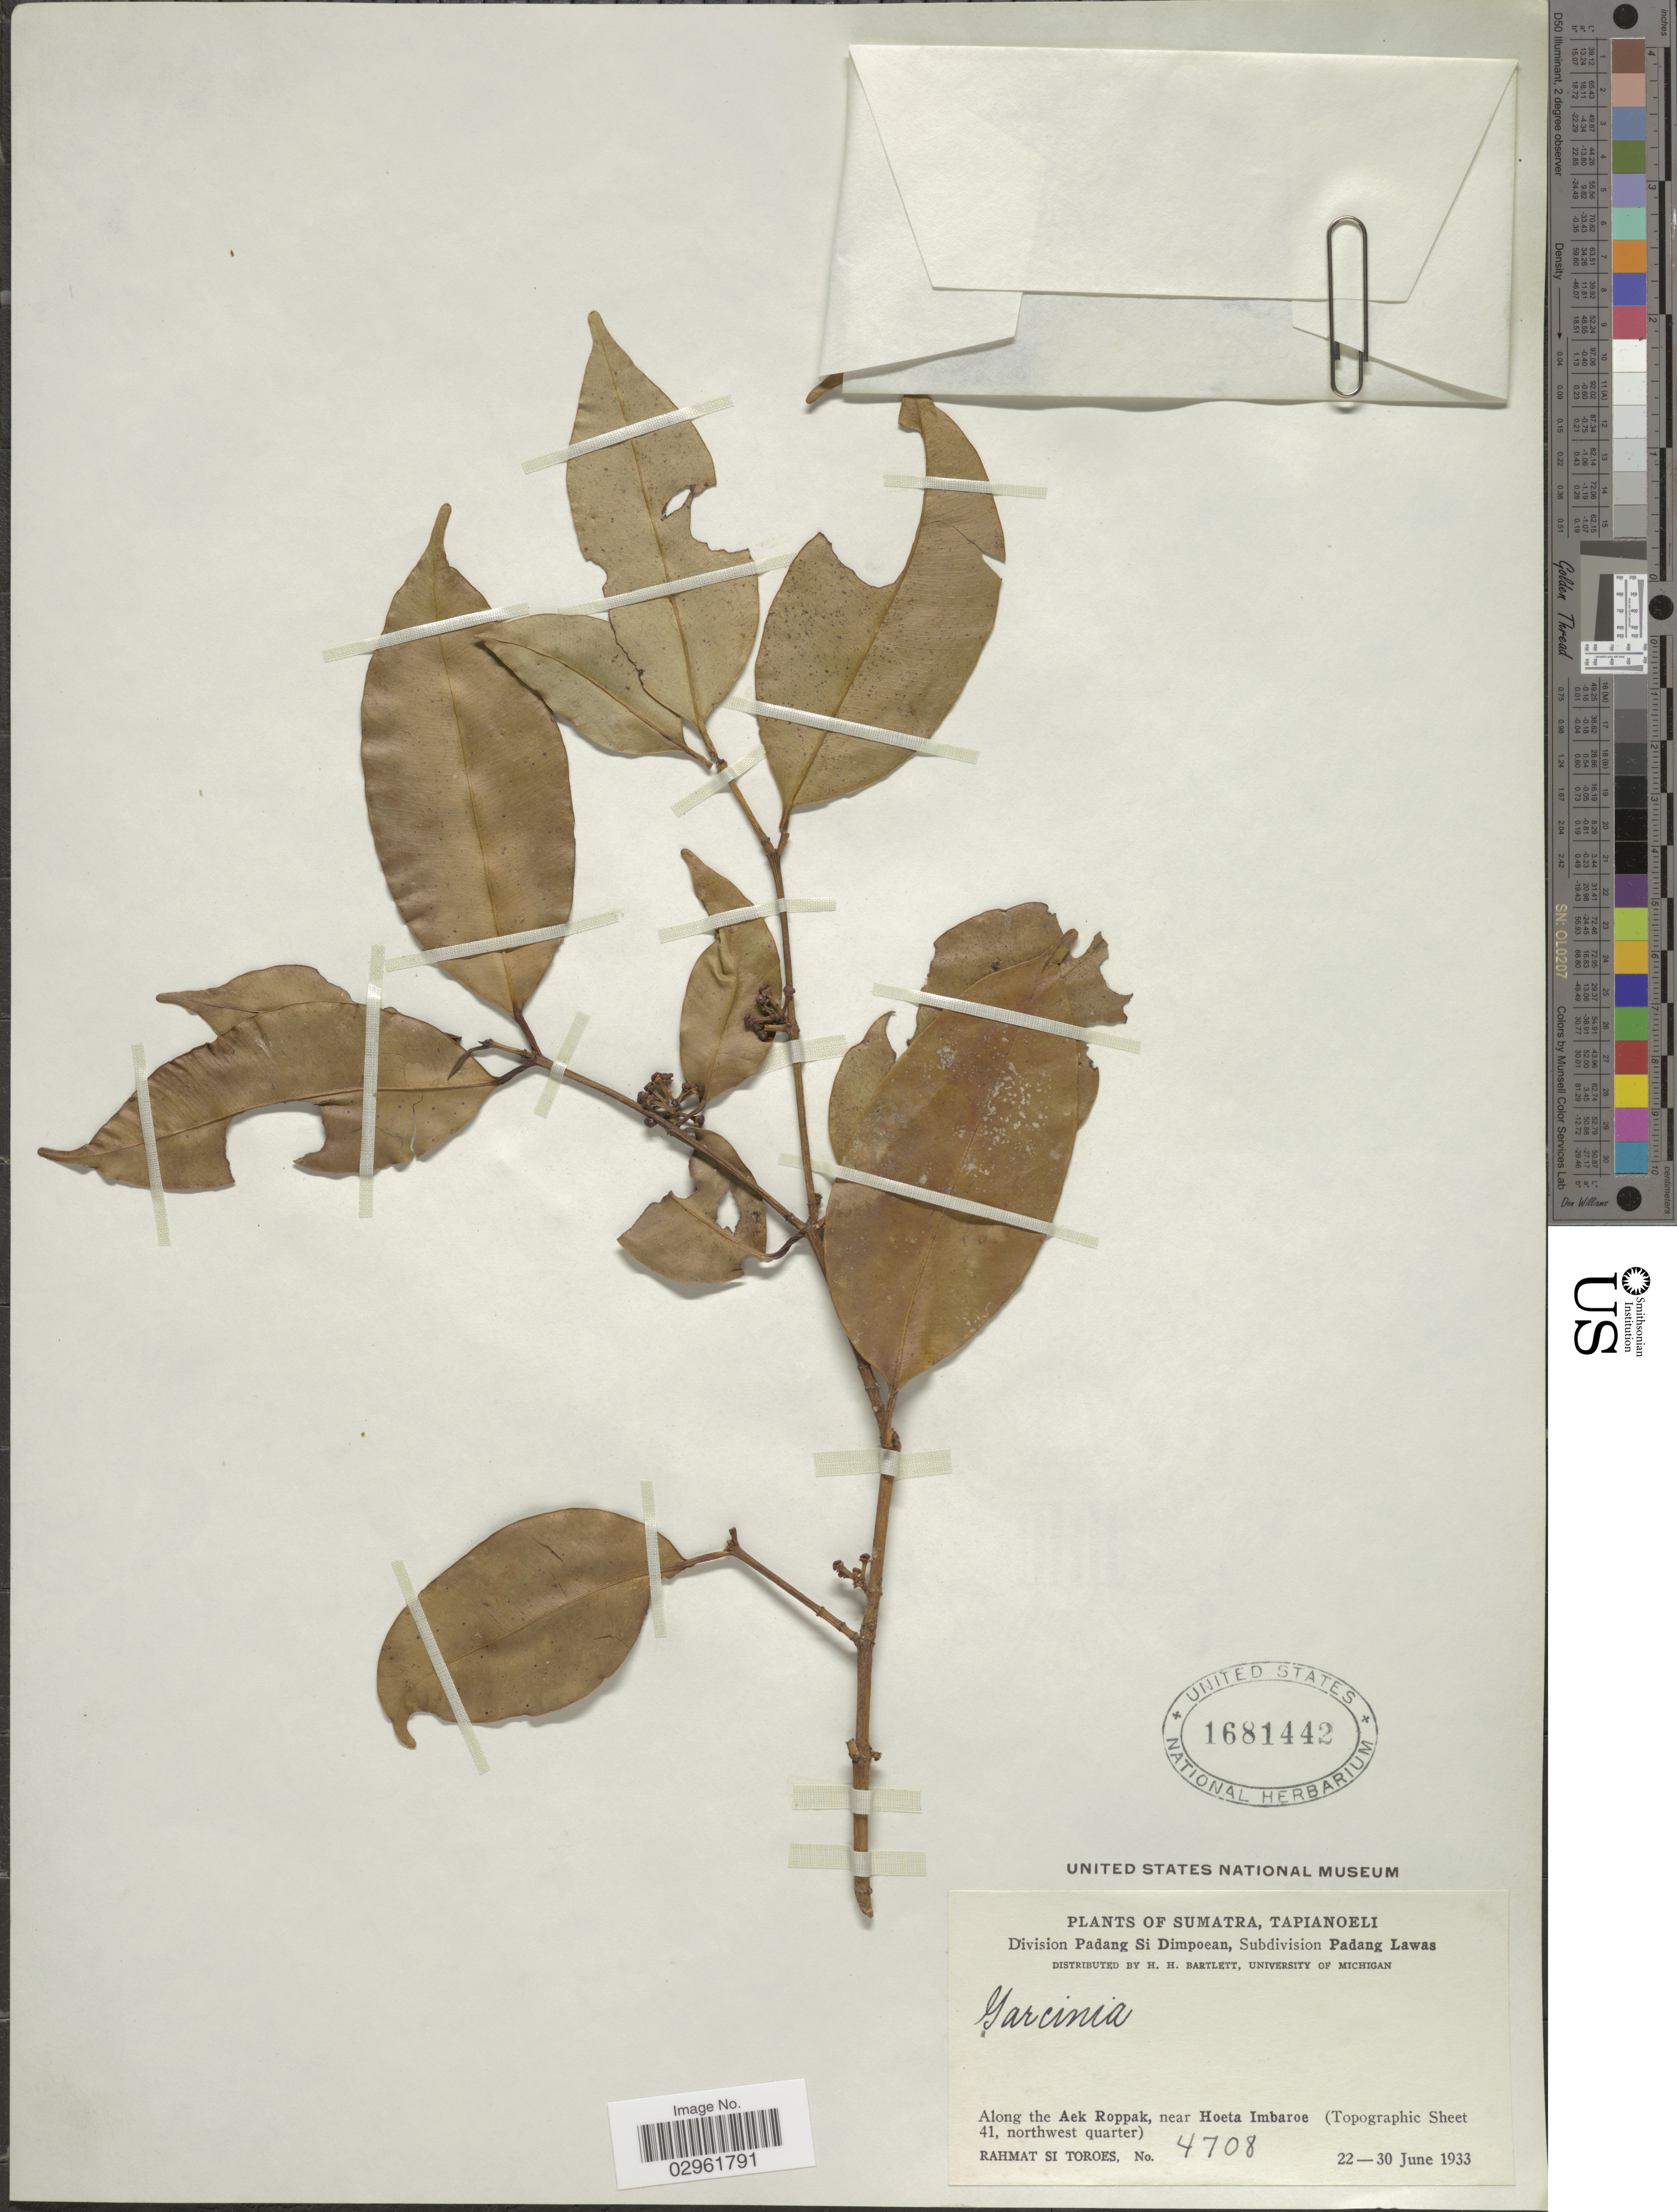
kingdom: Plantae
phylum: Tracheophyta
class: Magnoliopsida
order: Malpighiales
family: Clusiaceae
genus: Garcinia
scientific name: Garcinia sp.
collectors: Rahmat Si Boeea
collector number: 4708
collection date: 1933-06-22/1933-06-30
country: Indonesia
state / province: Sumatra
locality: Tapianoeli, Division Padang Si Dimpoean, Subdivision Padang Lawas, Along the Aek Roppak, near Hoeta Imbaroe (Topographic Sheet 41, northwest quarter).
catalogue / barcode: US 1681442